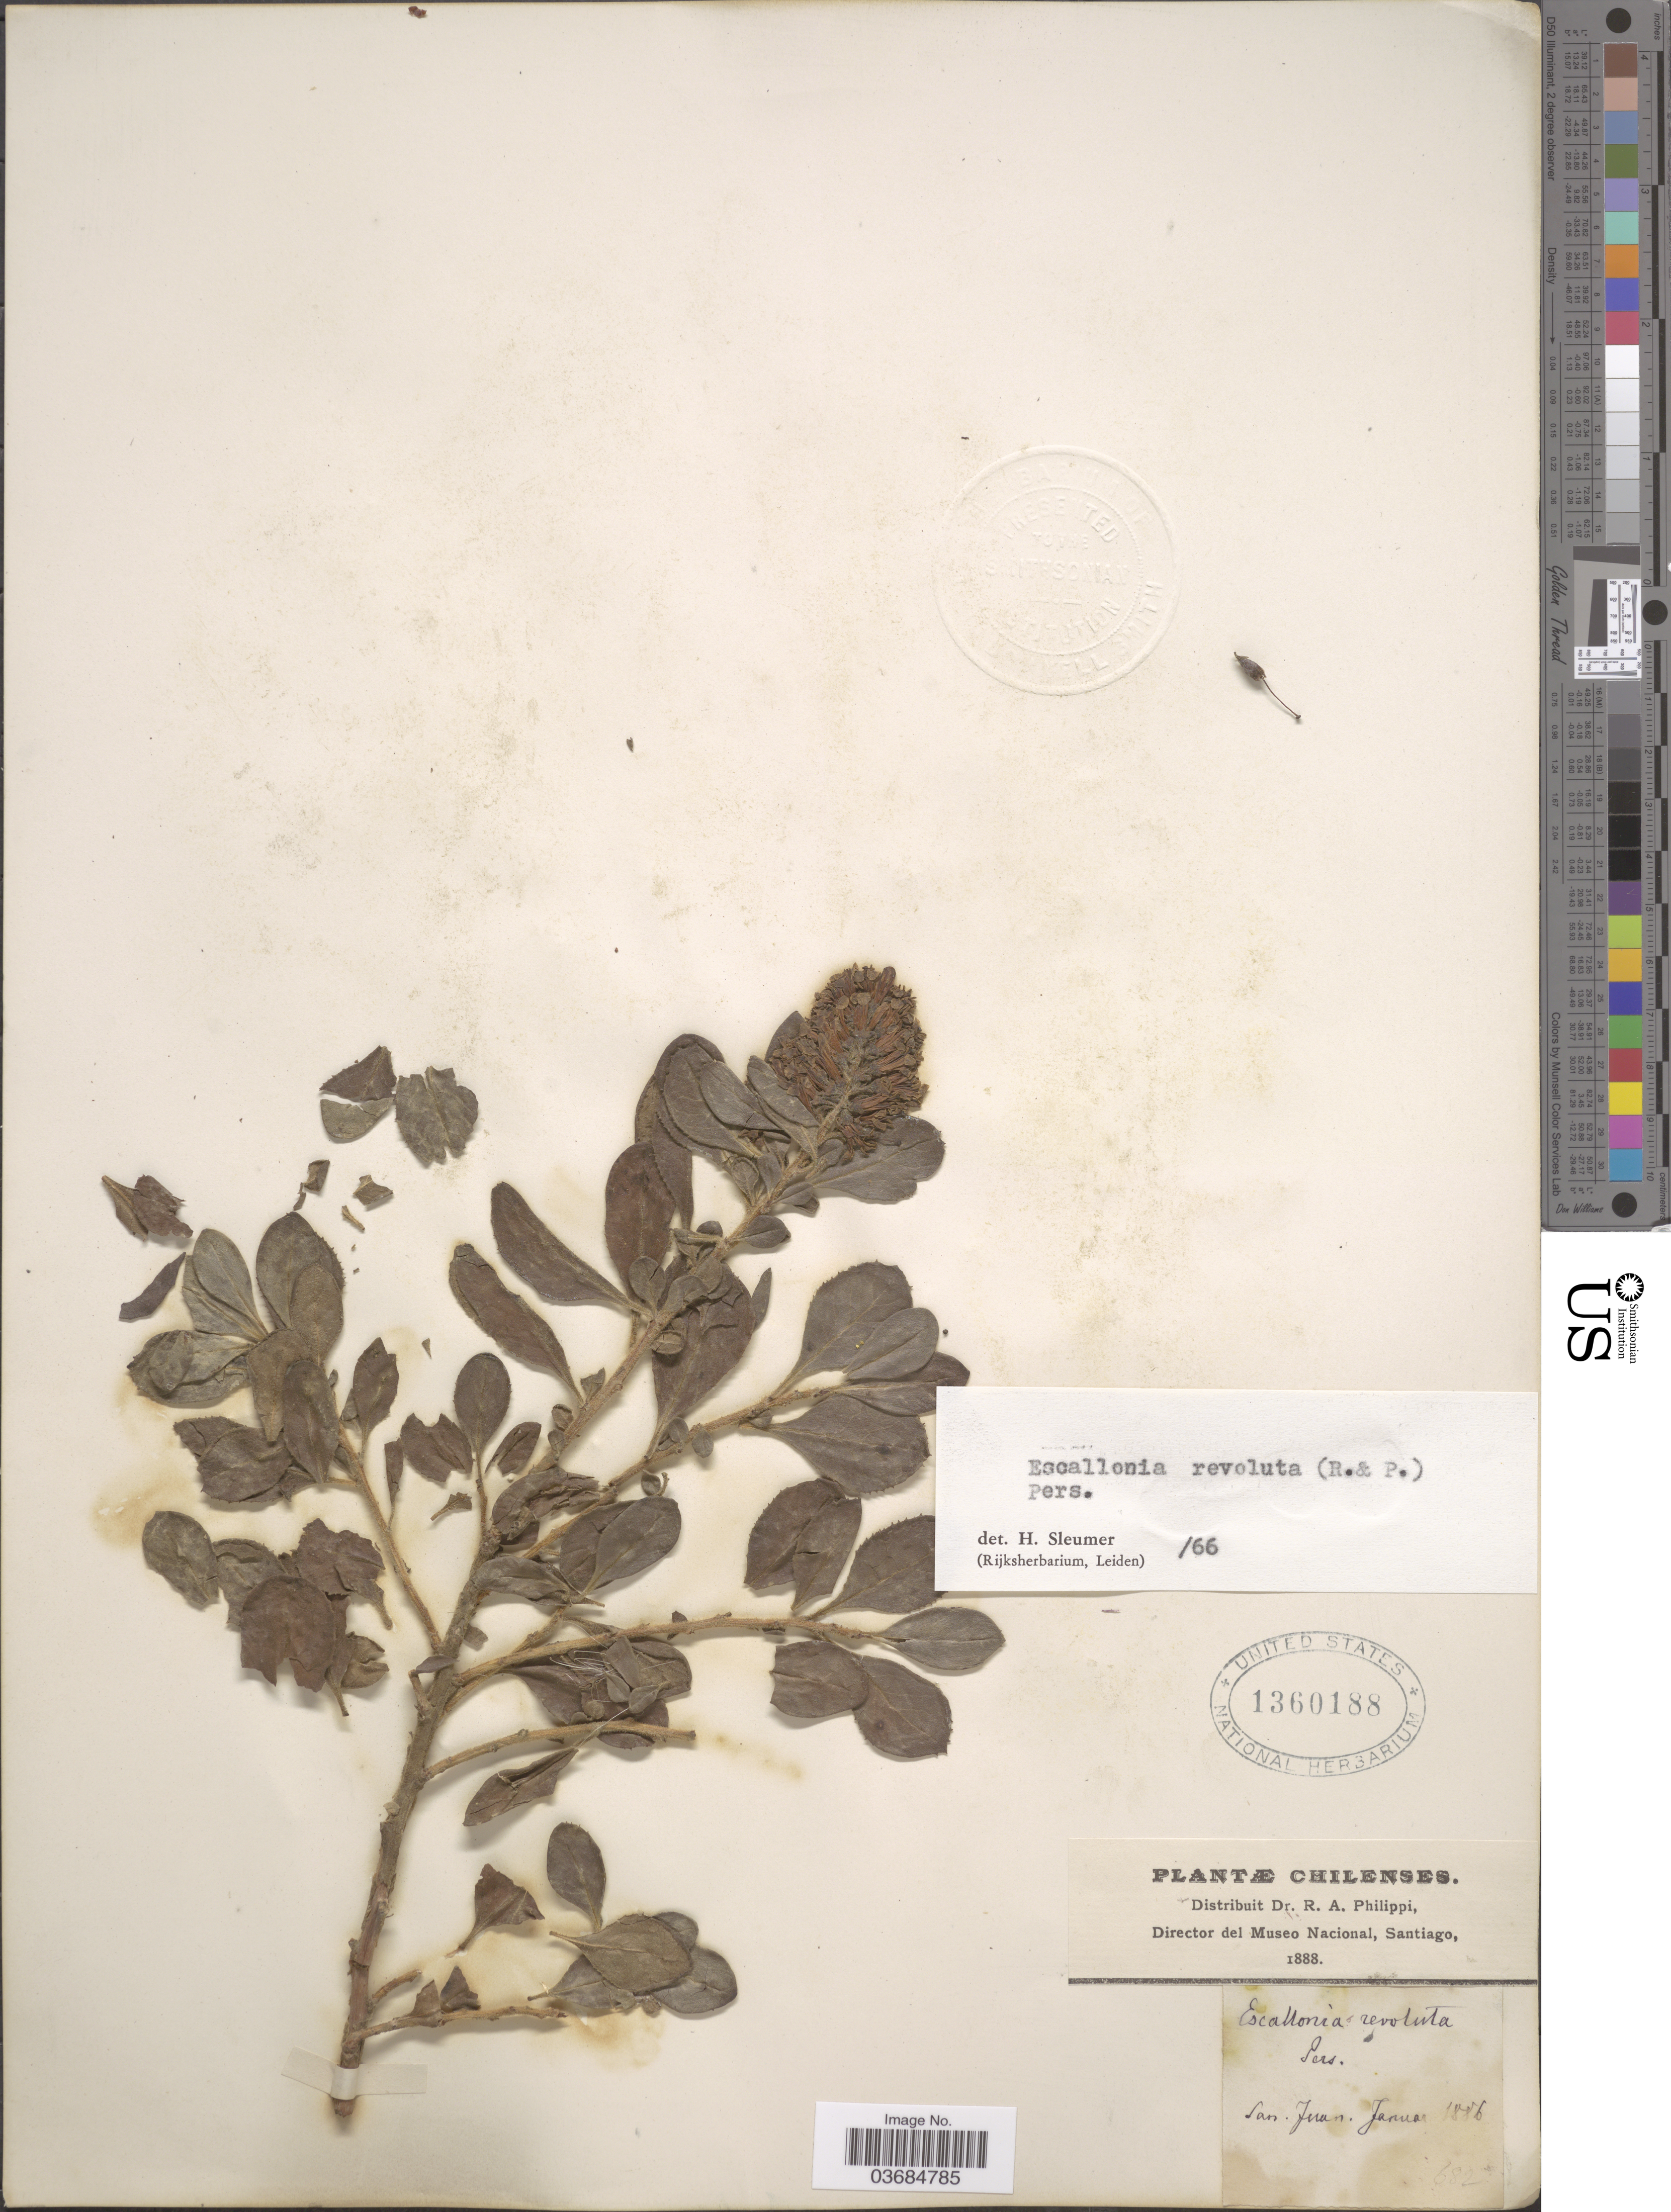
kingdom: Plantae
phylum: Tracheophyta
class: Magnoliopsida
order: Escalloniales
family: Escalloniaceae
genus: Escallonia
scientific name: Escallonia revoluta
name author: (Ruiz & Pav.) Pers.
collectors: ex. herb. R.A. Philippi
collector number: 682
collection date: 1886-01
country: Chile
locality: San Juan.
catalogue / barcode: US 1360188